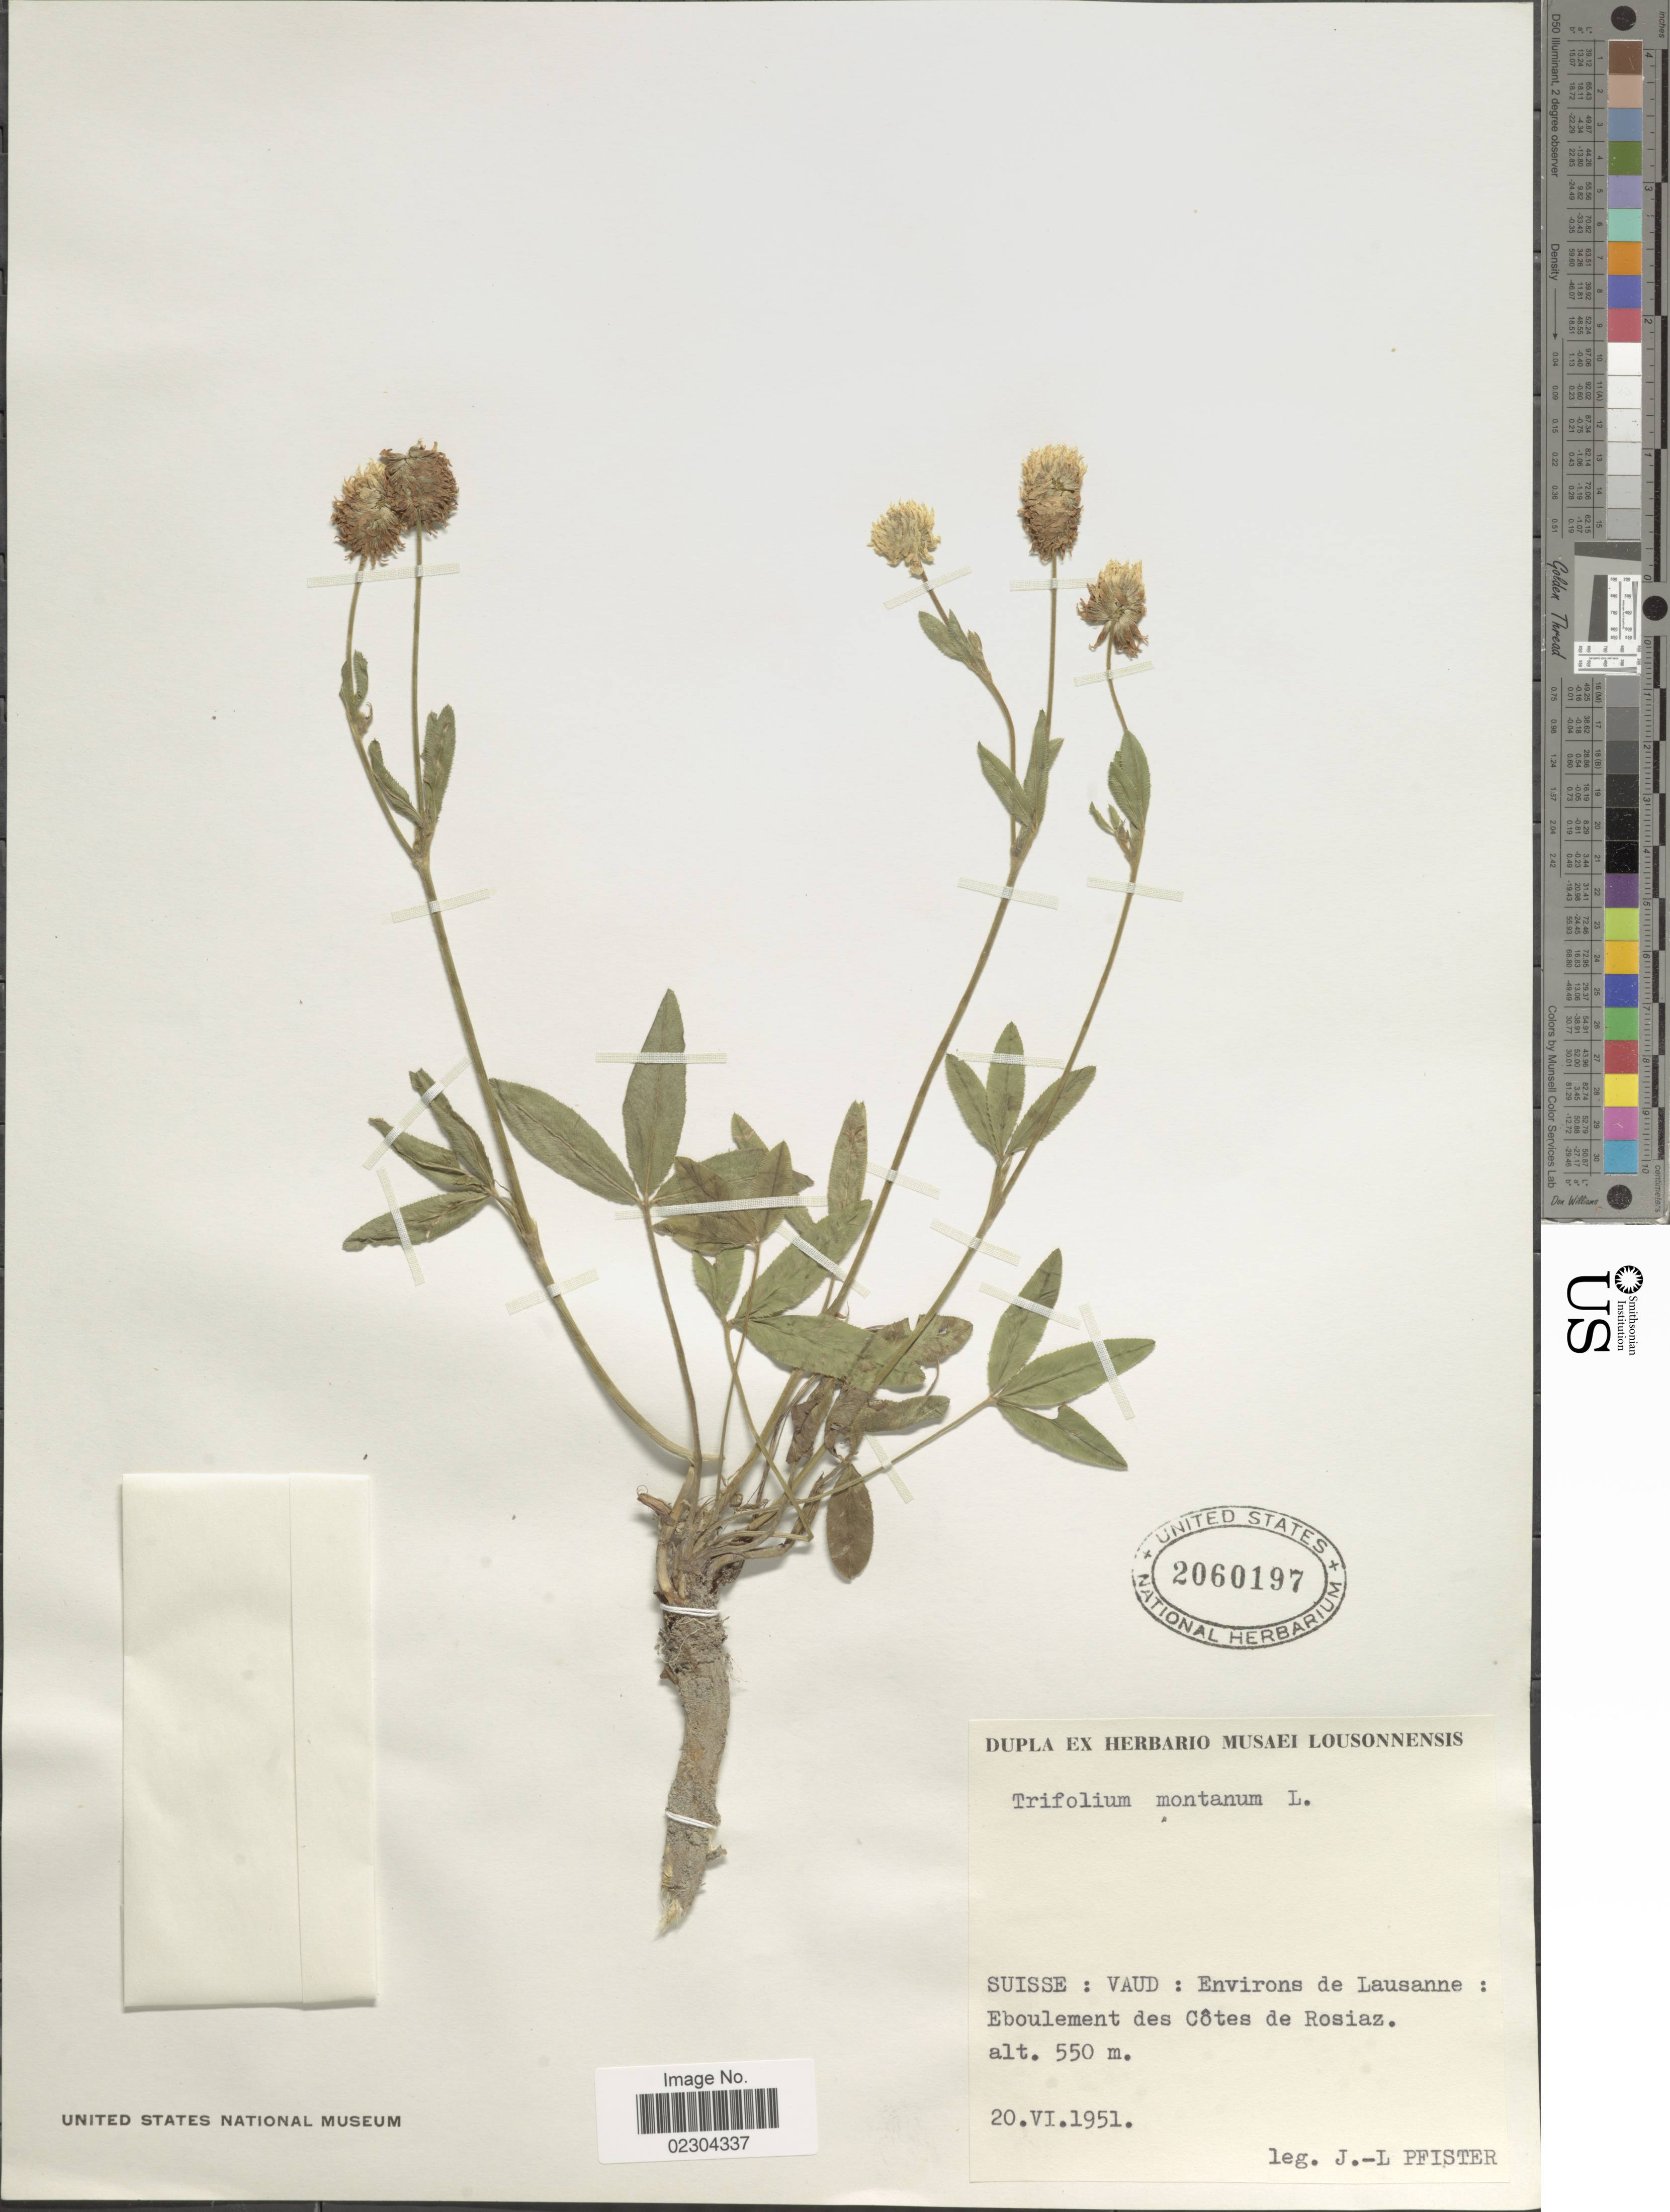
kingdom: Plantae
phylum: Tracheophyta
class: Magnoliopsida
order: Fabales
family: Fabaceae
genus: Trifolium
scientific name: Trifolium montanum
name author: L.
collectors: J. Pfister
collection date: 1951-06-20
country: Switzerland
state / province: Vaud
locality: Suisse: Environs de Lausanne, Eboulement des Cotes de Rosiaz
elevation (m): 550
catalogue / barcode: US 2060197